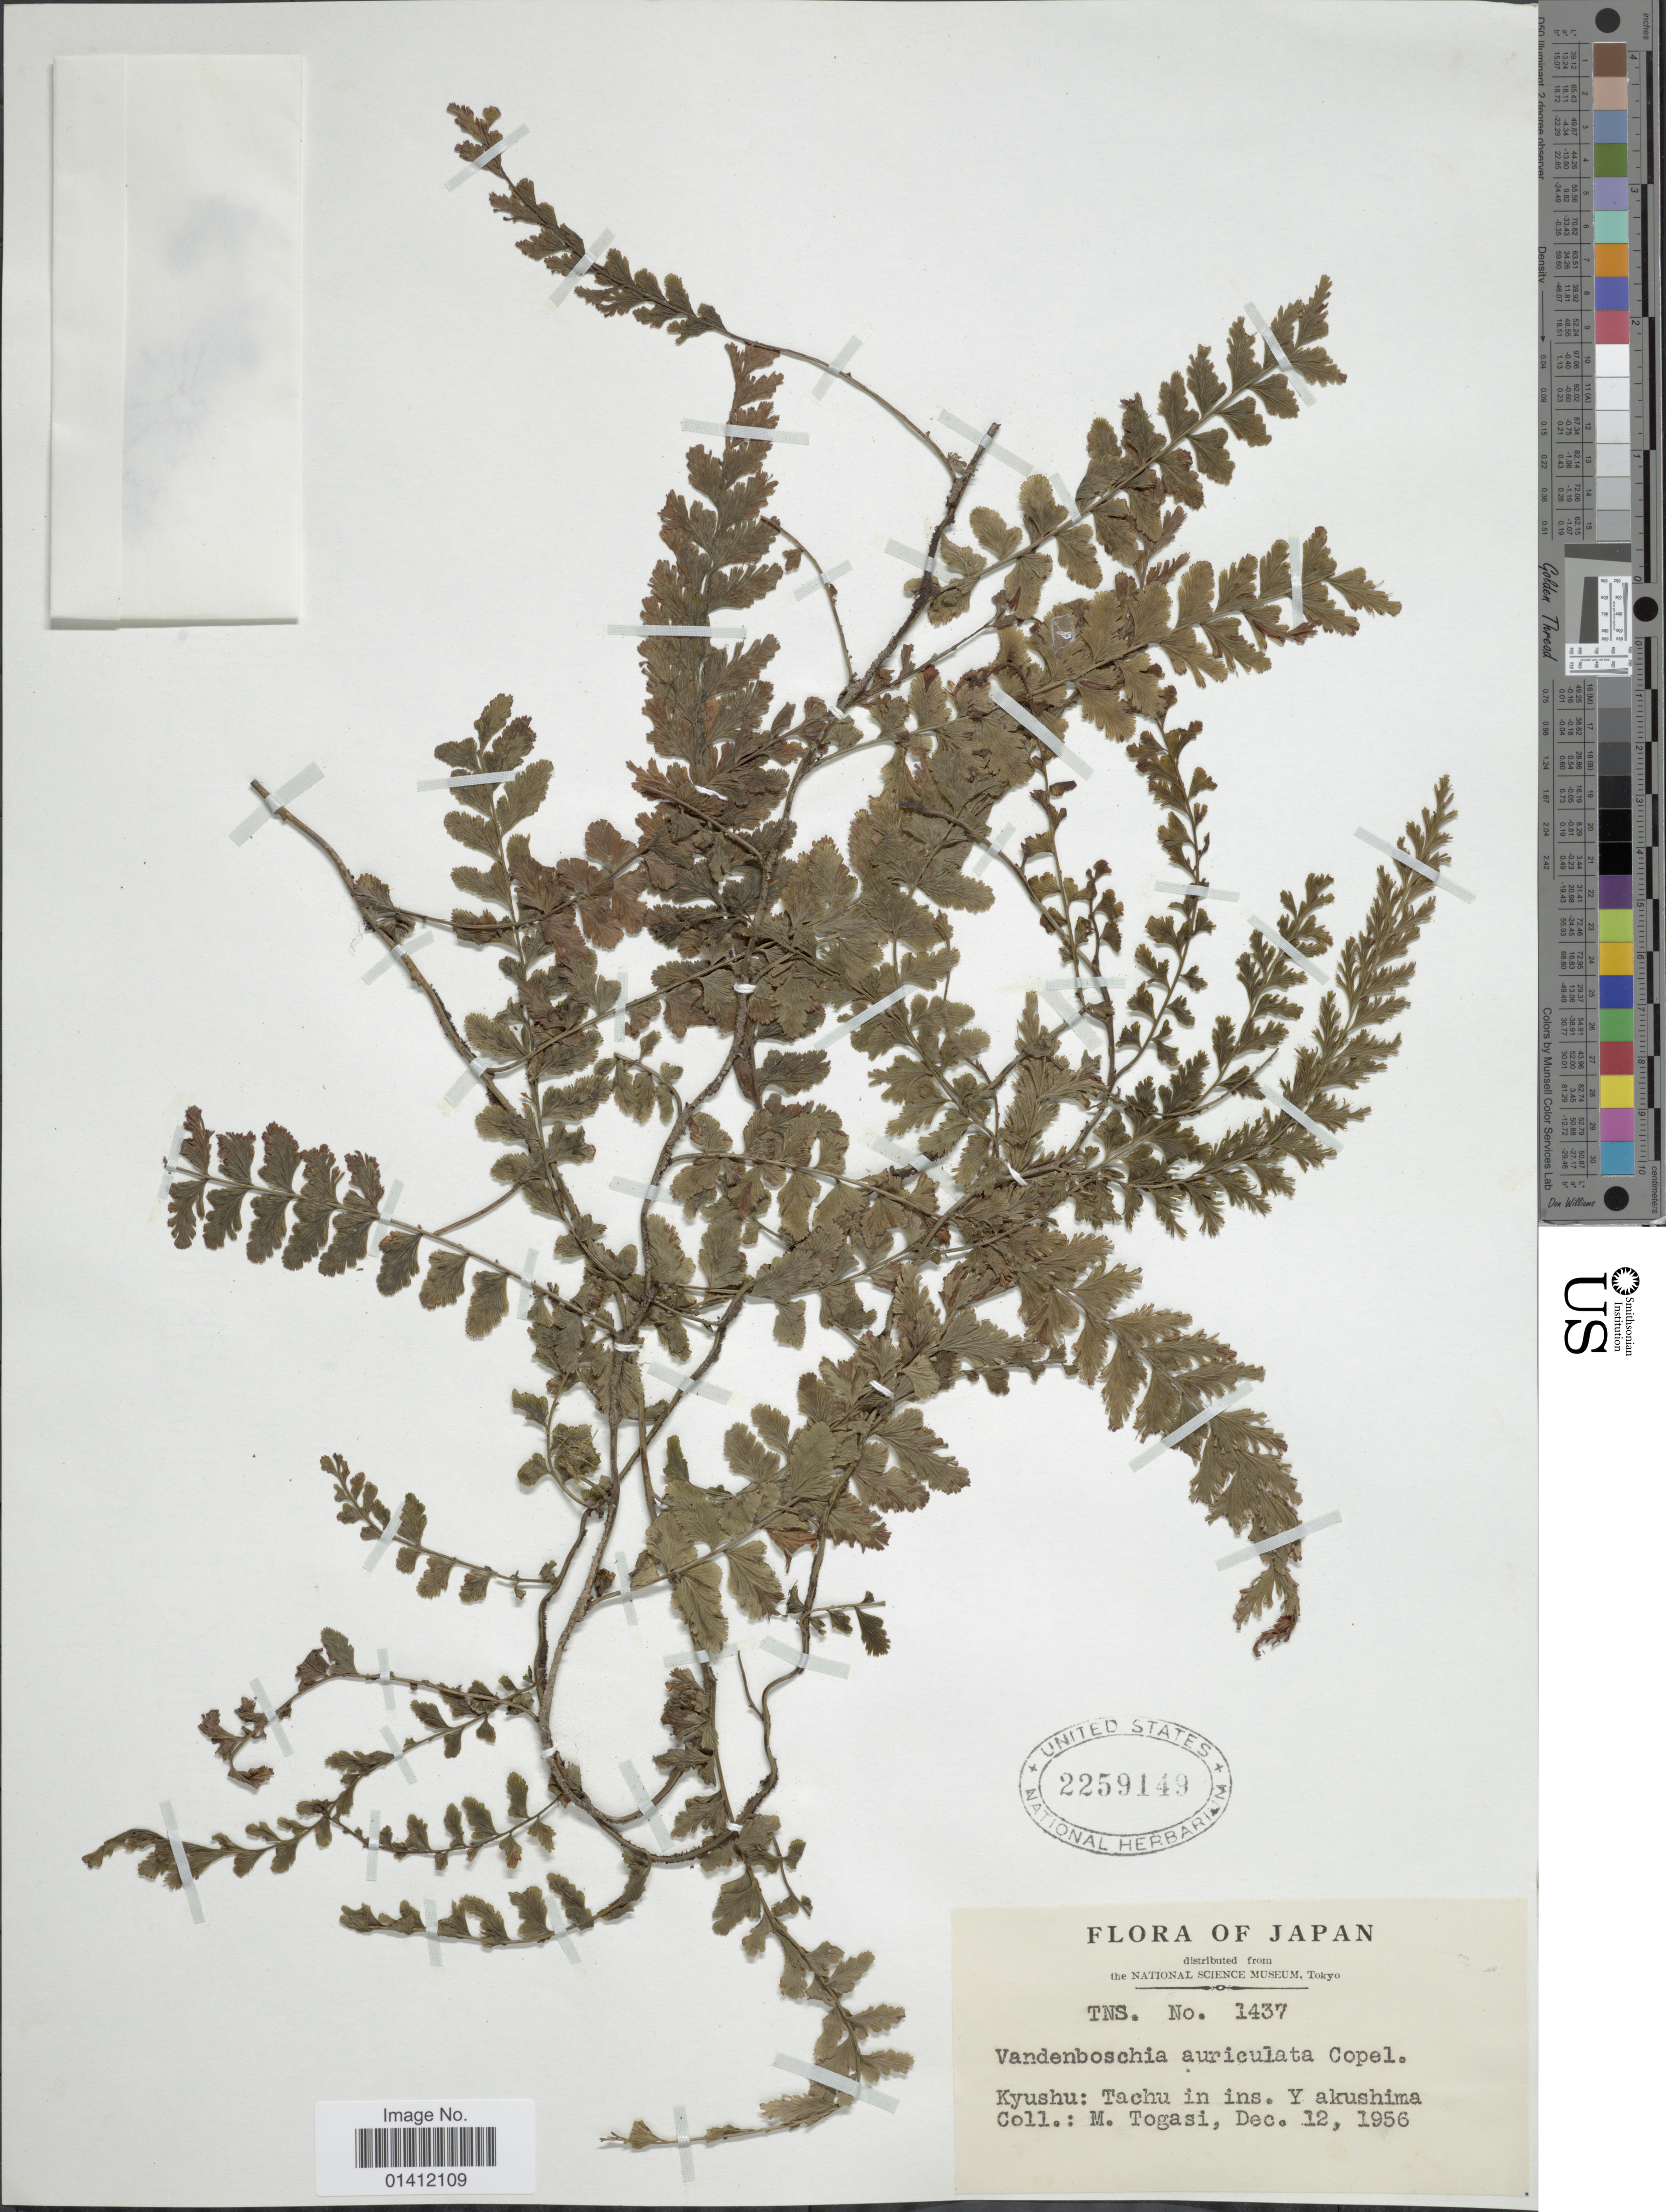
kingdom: Plantae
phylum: Tracheophyta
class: Polypodiopsida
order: Hymenophyllales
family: Hymenophyllaceae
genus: Vandenboschia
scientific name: Vandenboschia auriculata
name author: (Blume) Copel.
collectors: M. Togashi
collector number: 1437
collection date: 1956-12-12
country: Japan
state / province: Kagosima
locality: Kyushu: Tachu in ins. Yakushima.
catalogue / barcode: US 2259149